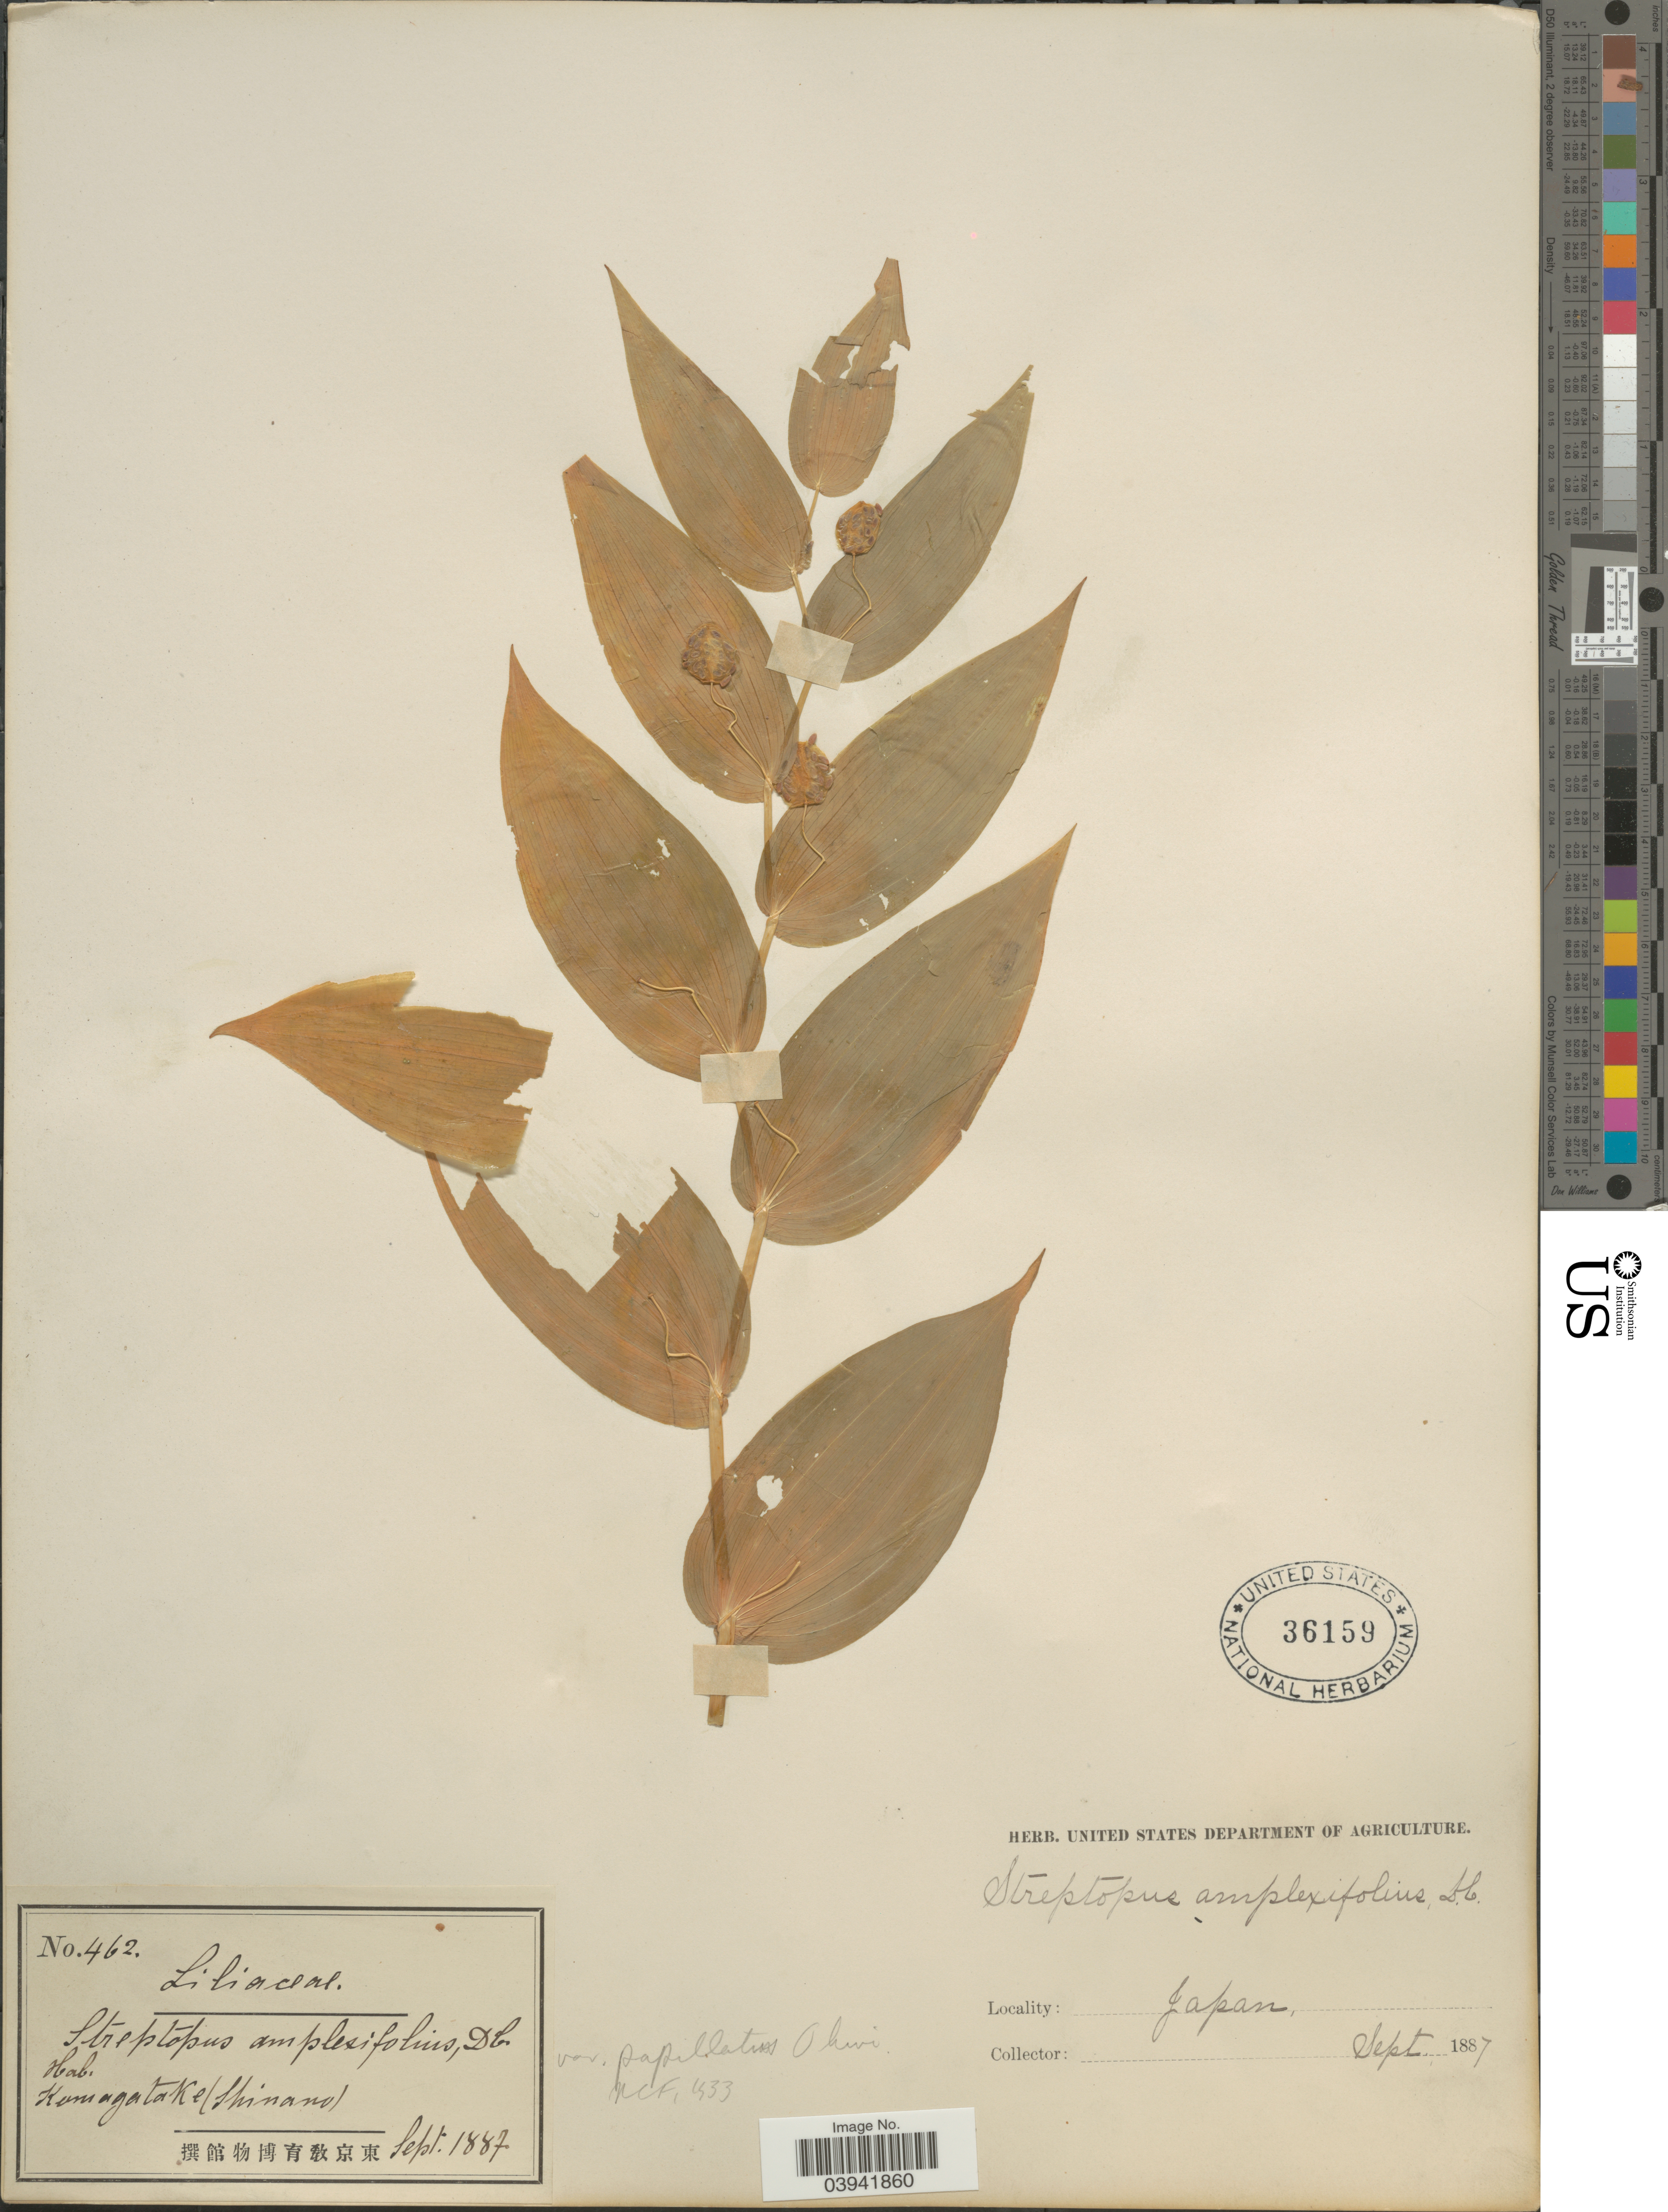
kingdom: Plantae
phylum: Tracheophyta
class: Liliopsida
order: Liliales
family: Liliaceae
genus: Streptopus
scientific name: Streptopus amplexifolius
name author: (L.) DC.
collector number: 462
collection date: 1887-09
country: Japan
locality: Komagatake (Shinano).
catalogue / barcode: US 36159